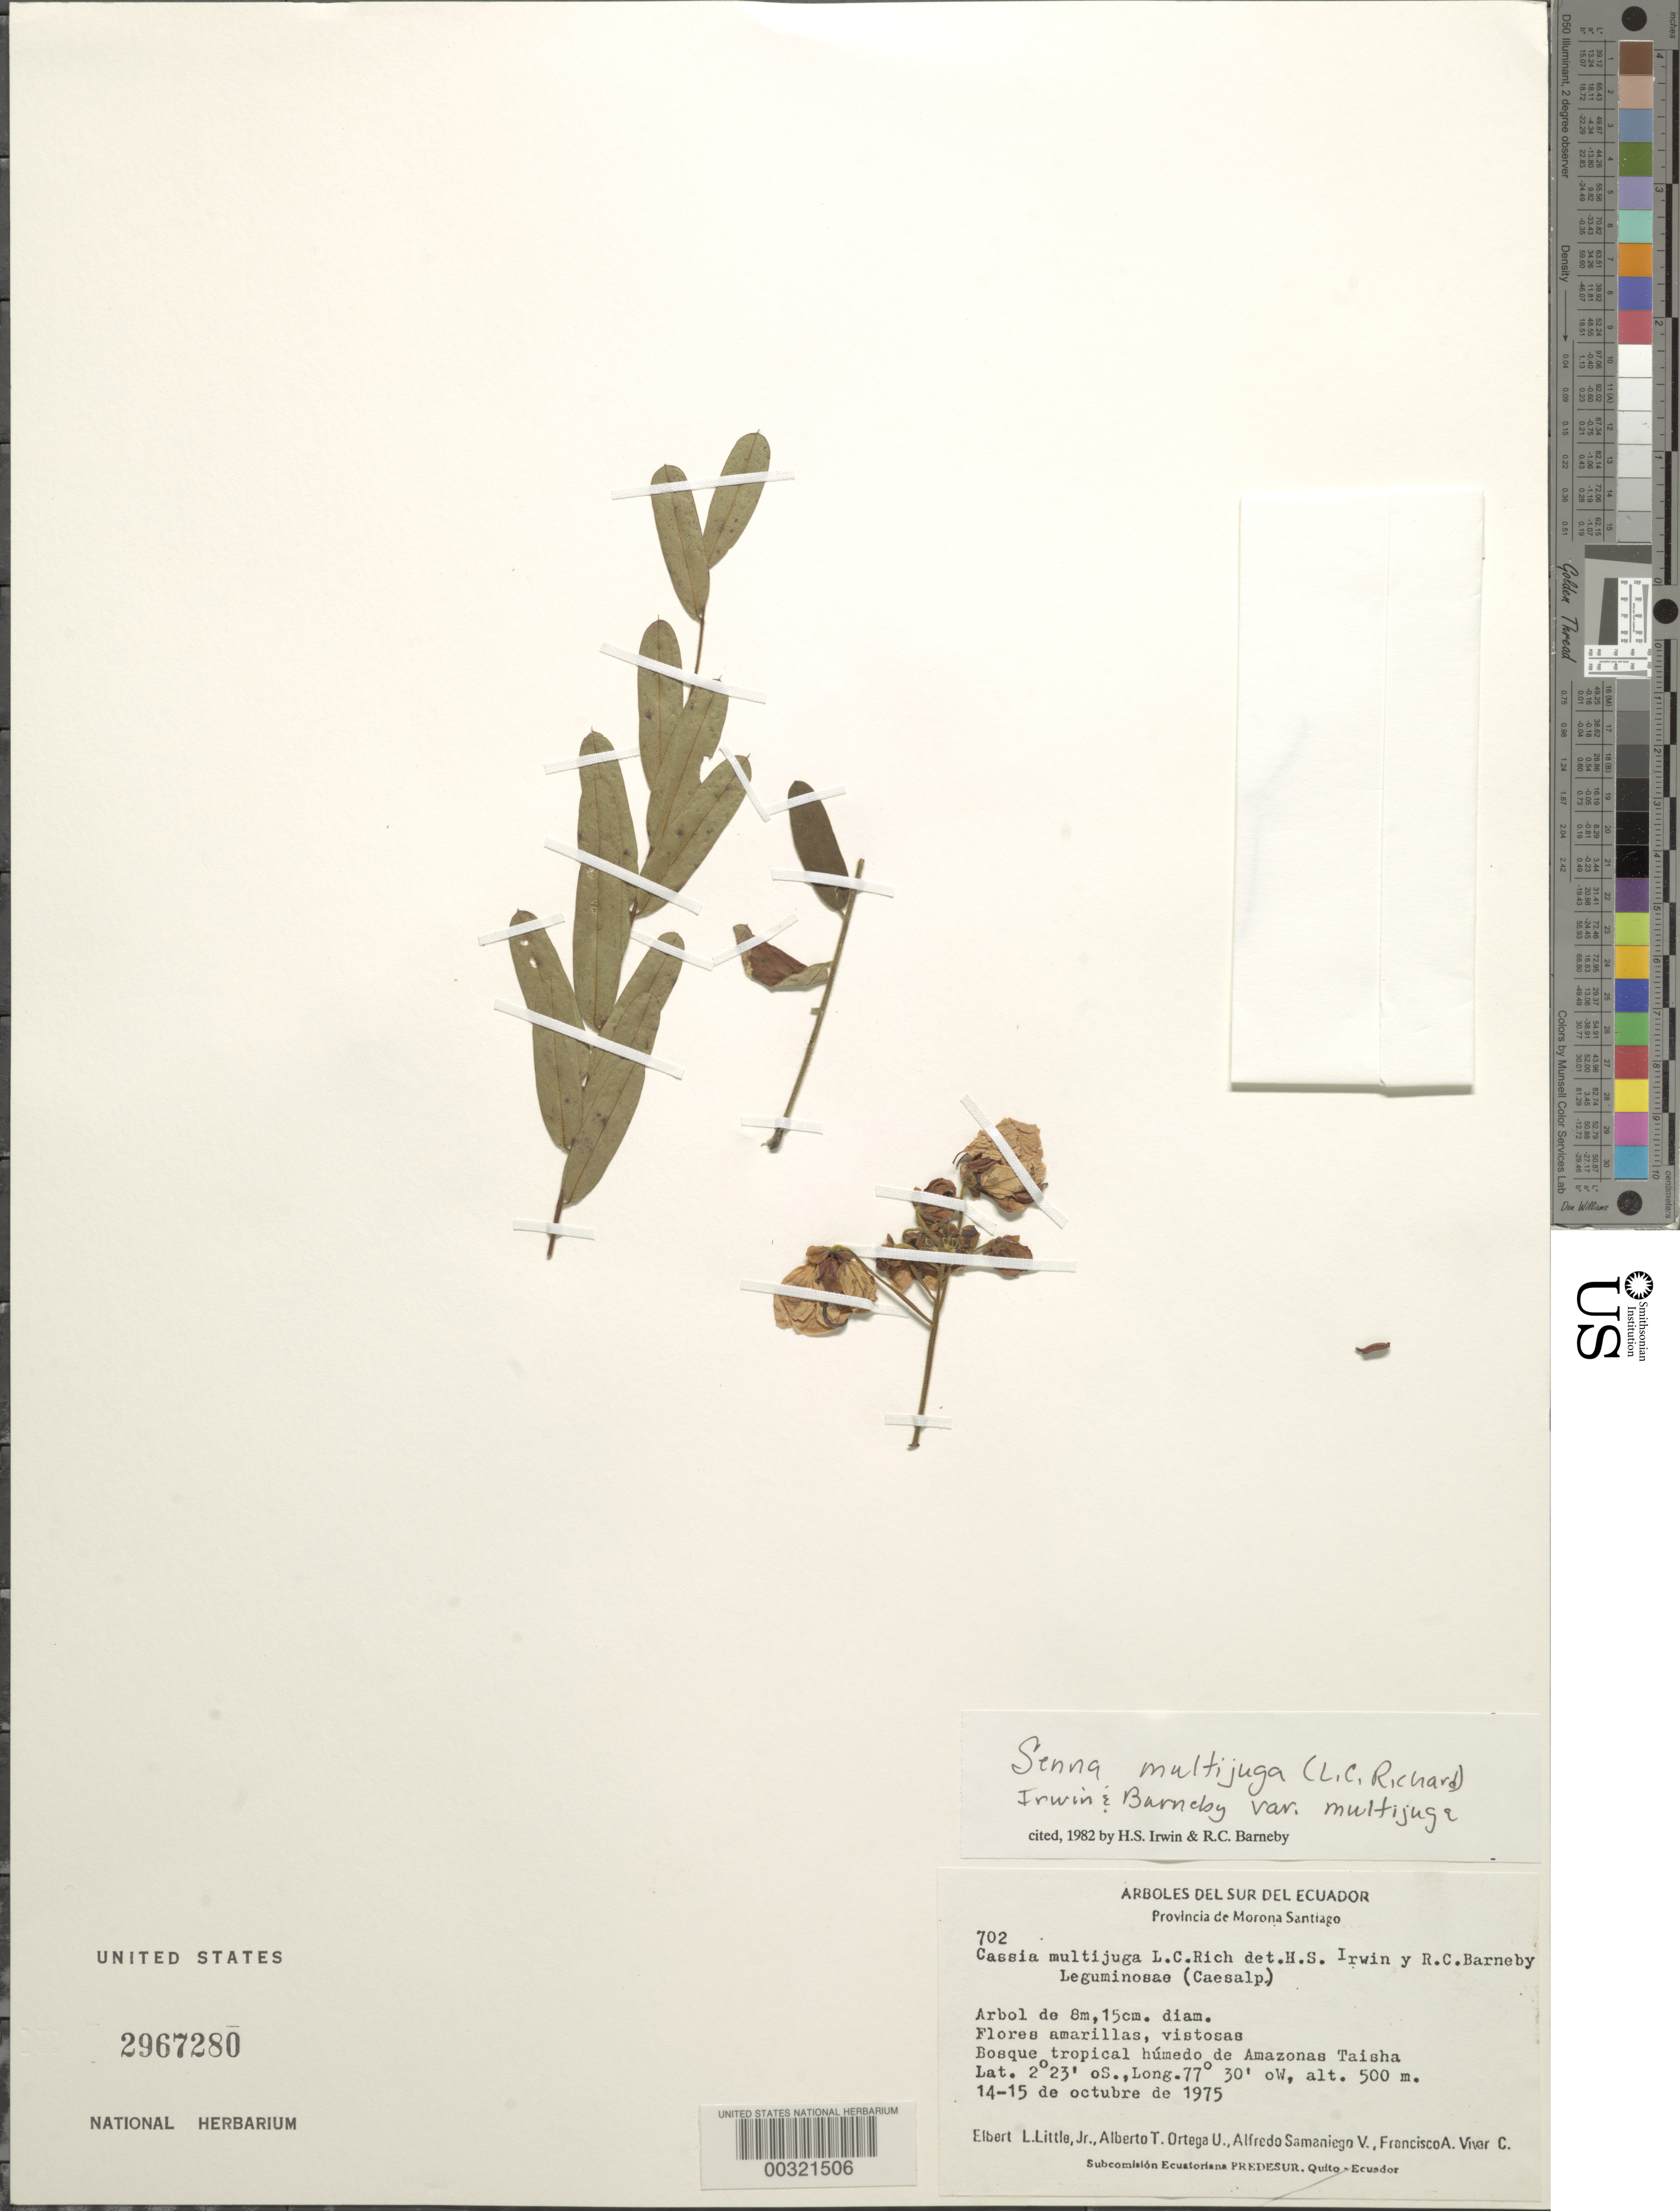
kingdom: Plantae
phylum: Tracheophyta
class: Magnoliopsida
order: Fabales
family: Fabaceae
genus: Senna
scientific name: Senna multijuga var. multijuga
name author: (Rich.) H.S. Irwin & Barneby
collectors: E. L. Little, A. T. Ortega U., A. V. Samaniego & F. A. Vivar C.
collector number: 702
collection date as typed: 14 Oct 1975 to 15 Oct 1975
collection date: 1975-10-14/1975-10-15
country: Ecuador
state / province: Morona-Santiago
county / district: Taisha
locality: Amazonas taisha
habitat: Tropical humid forest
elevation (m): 500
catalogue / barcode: US 2967280